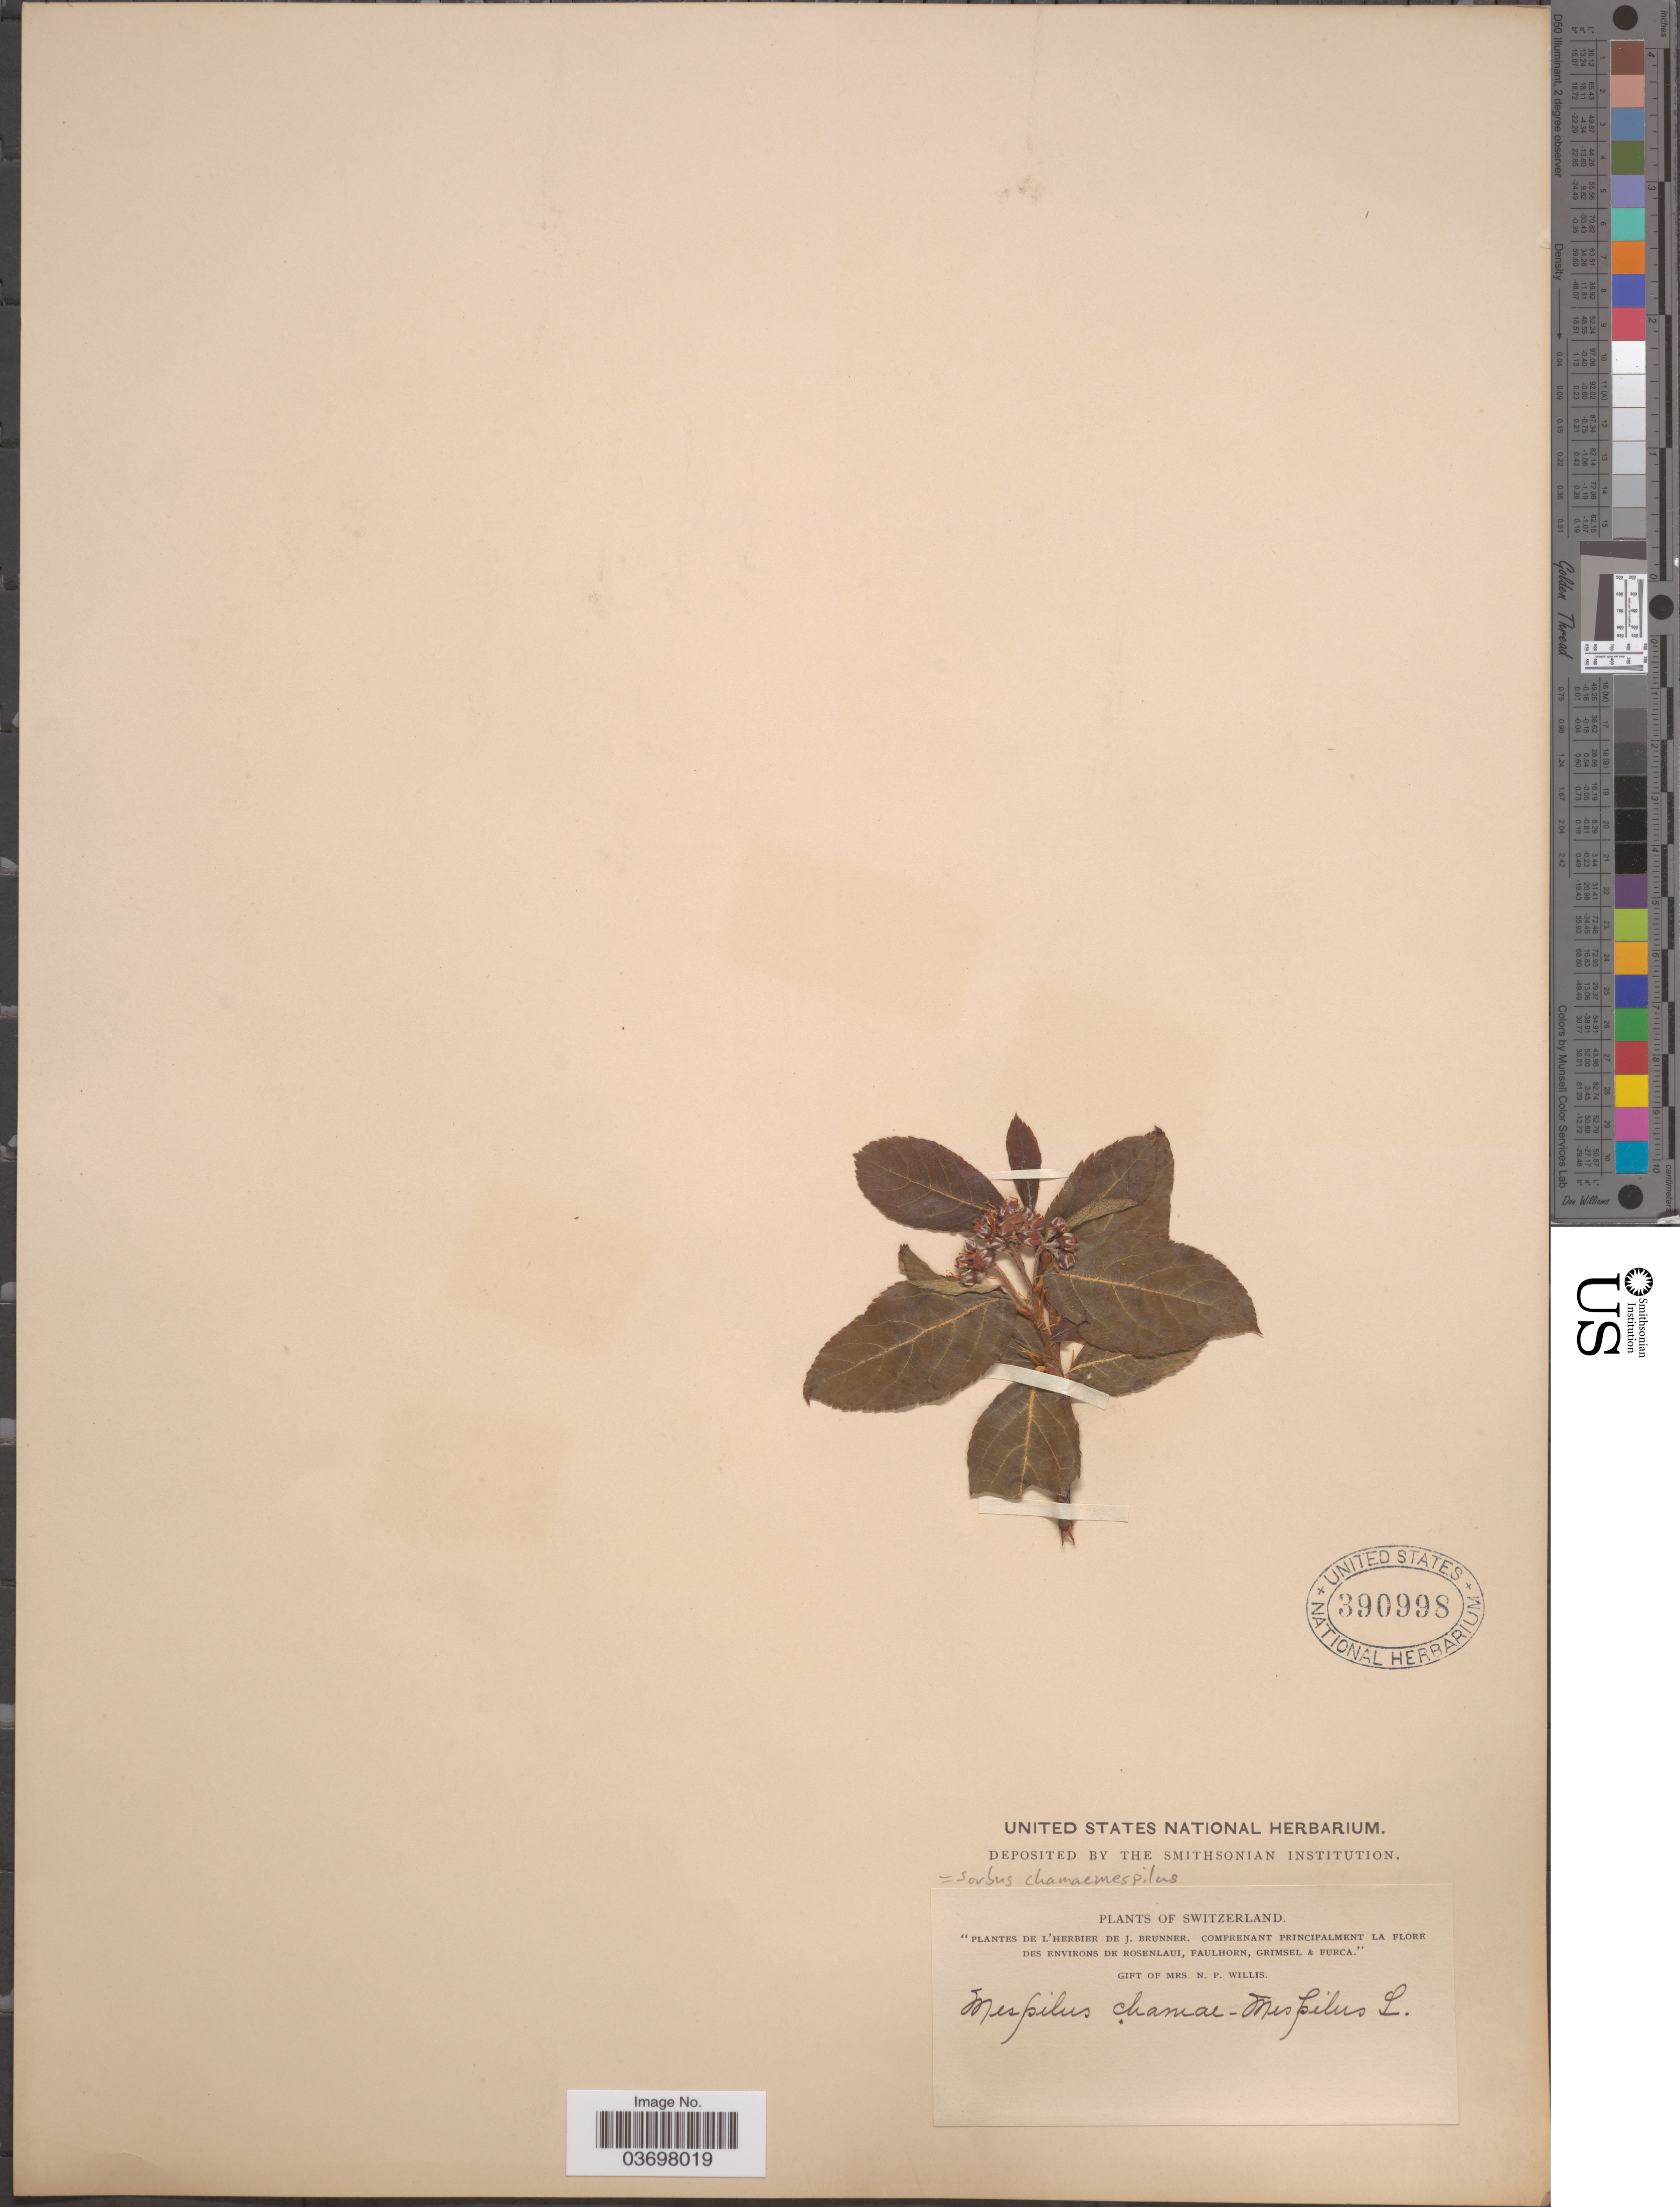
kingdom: Plantae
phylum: Tracheophyta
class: Magnoliopsida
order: Rosales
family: Rosaceae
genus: Chamaemespilus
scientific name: Chamaemespilus alpina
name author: (Mill.) K.R. Robertson & J.B. Phipps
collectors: J. Brunner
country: Switzerland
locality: Environs de Rosenlaui, Faulhorn, Grimsel & Furca.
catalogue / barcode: US 390998